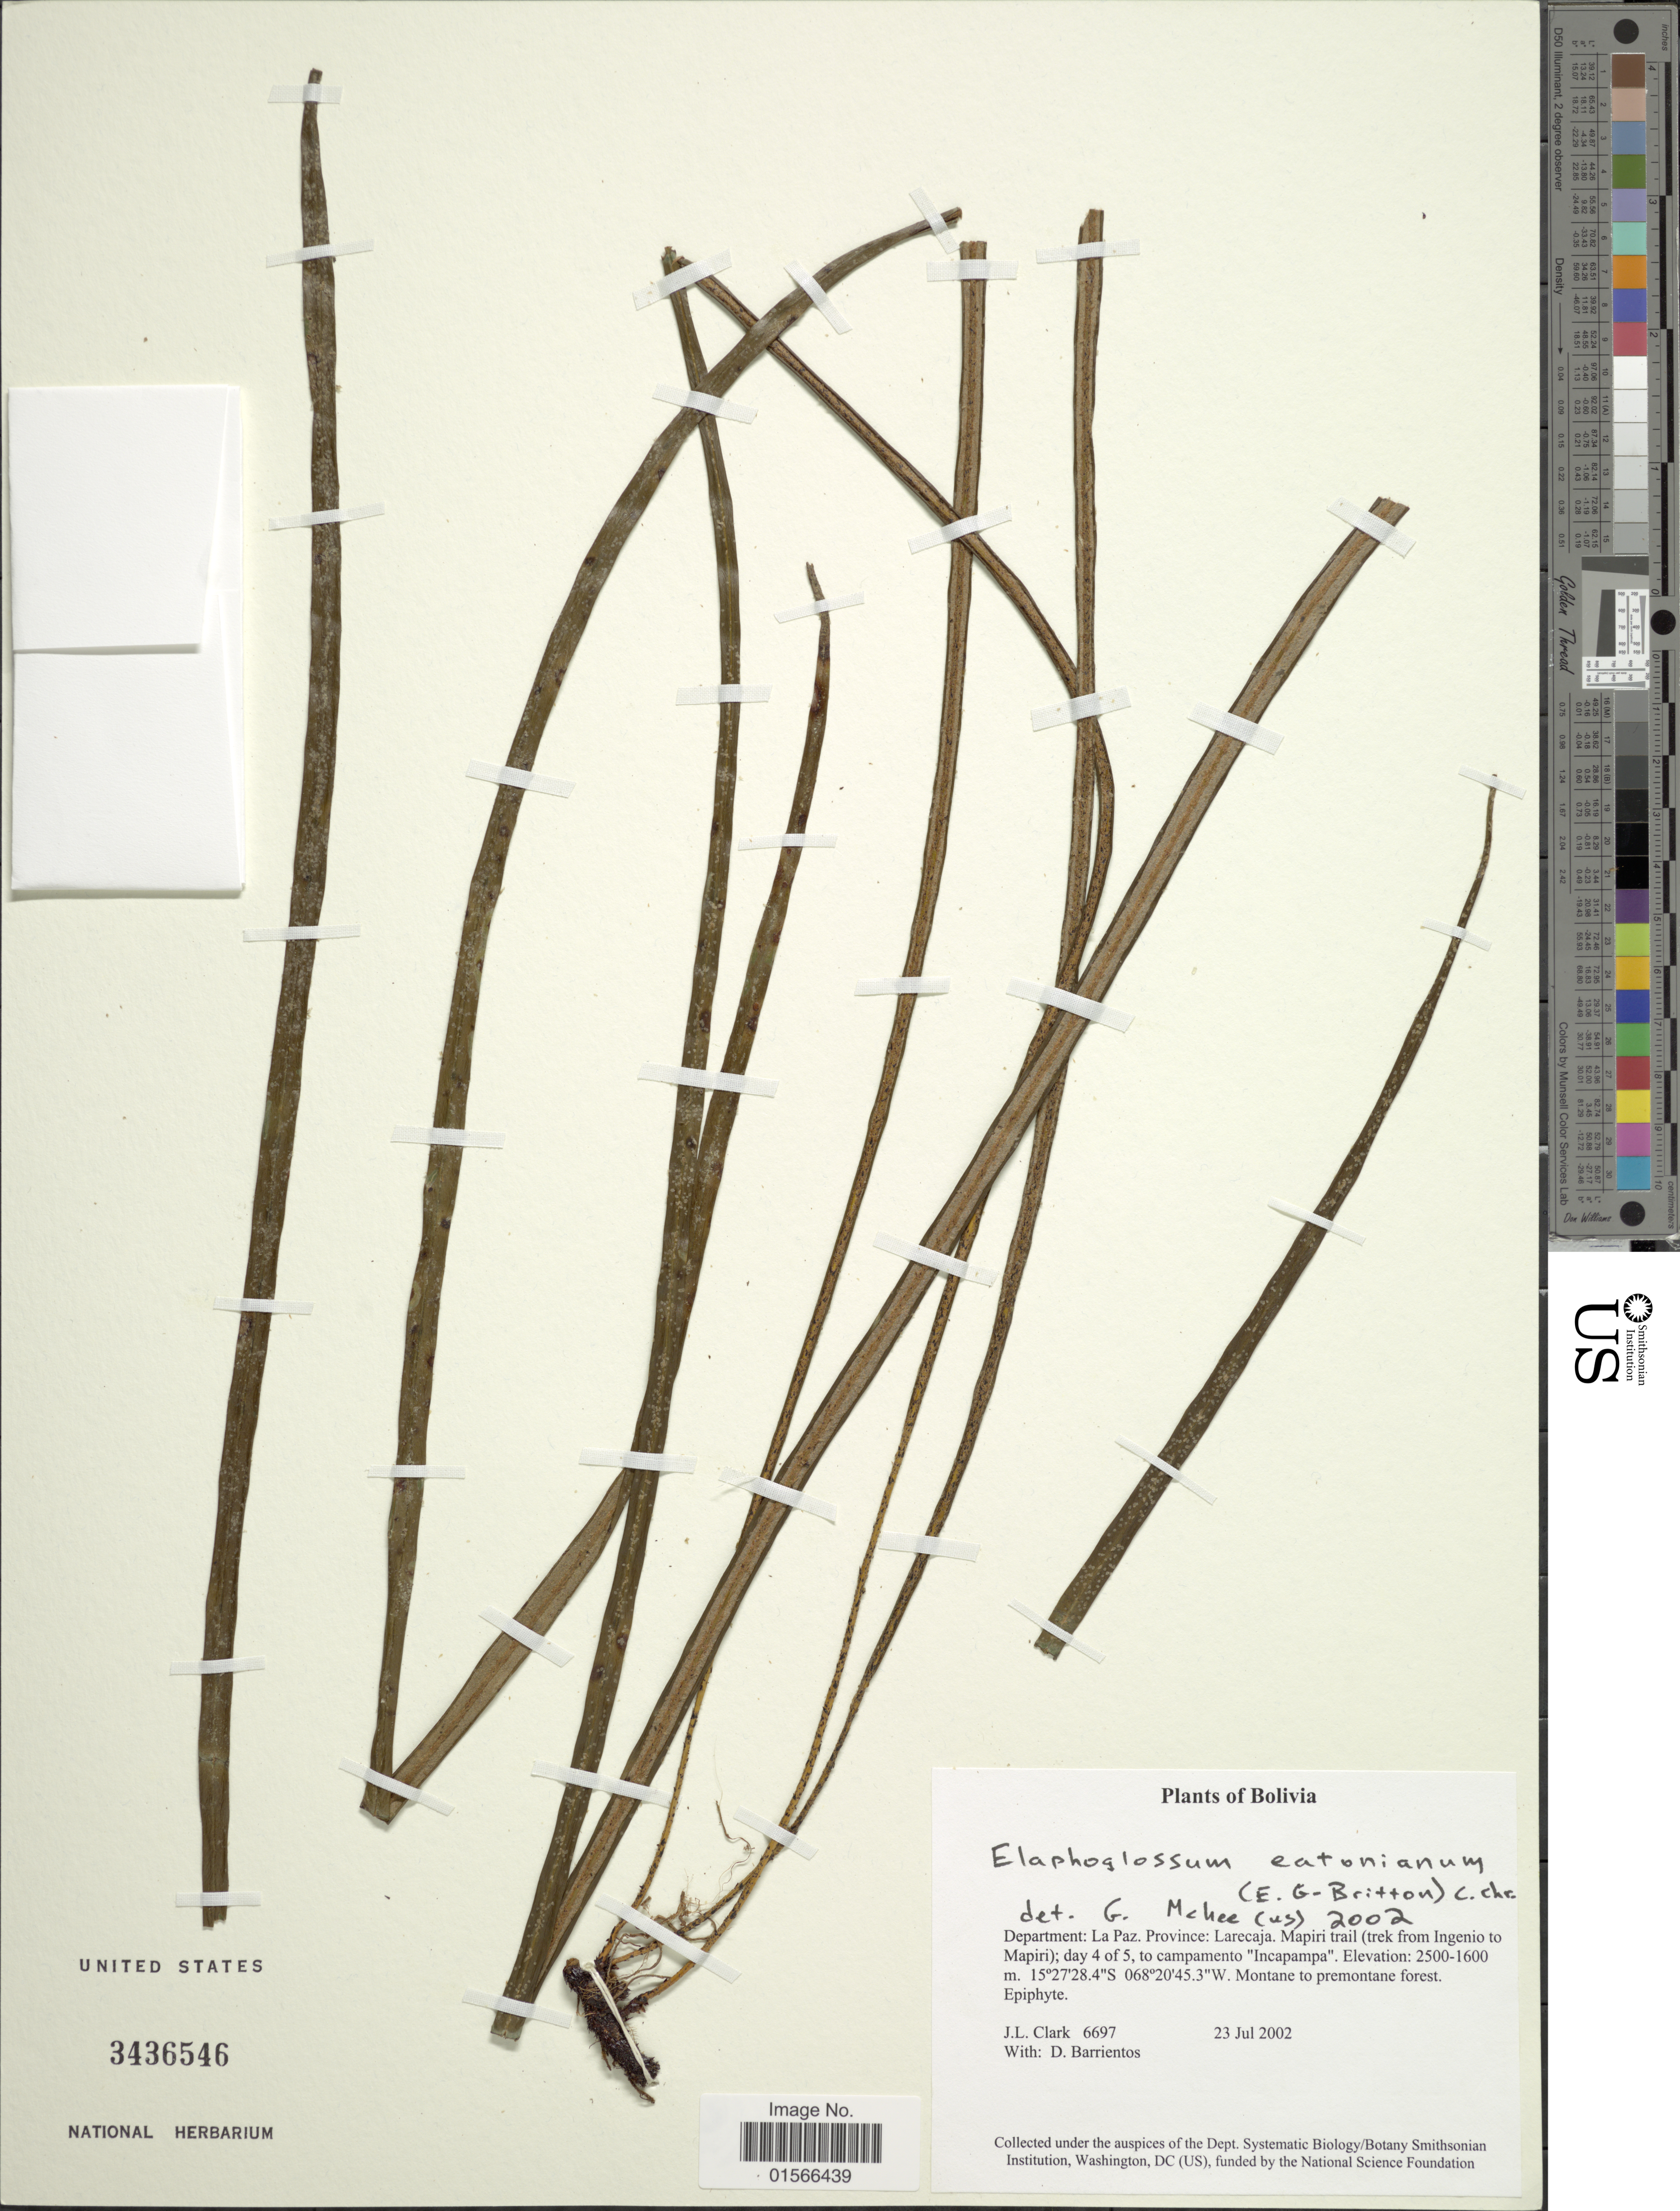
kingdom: Plantae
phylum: Tracheophyta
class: Polypodiopsida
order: Polypodiales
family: Dryopteridaceae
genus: Elaphoglossum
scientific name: Elaphoglossum eatonianum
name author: (E. Britton) C. Chr.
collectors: J. L. Clark & D. Barrientos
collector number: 6697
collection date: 2002-07-23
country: Bolivia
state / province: La Paz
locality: Department: La Paz, province: Larecaja, Mapiri trail (trek from Ingenio to Mapiri); day 4 of 5, to campamento 'Incapampa'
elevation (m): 1600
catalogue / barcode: US 3436546